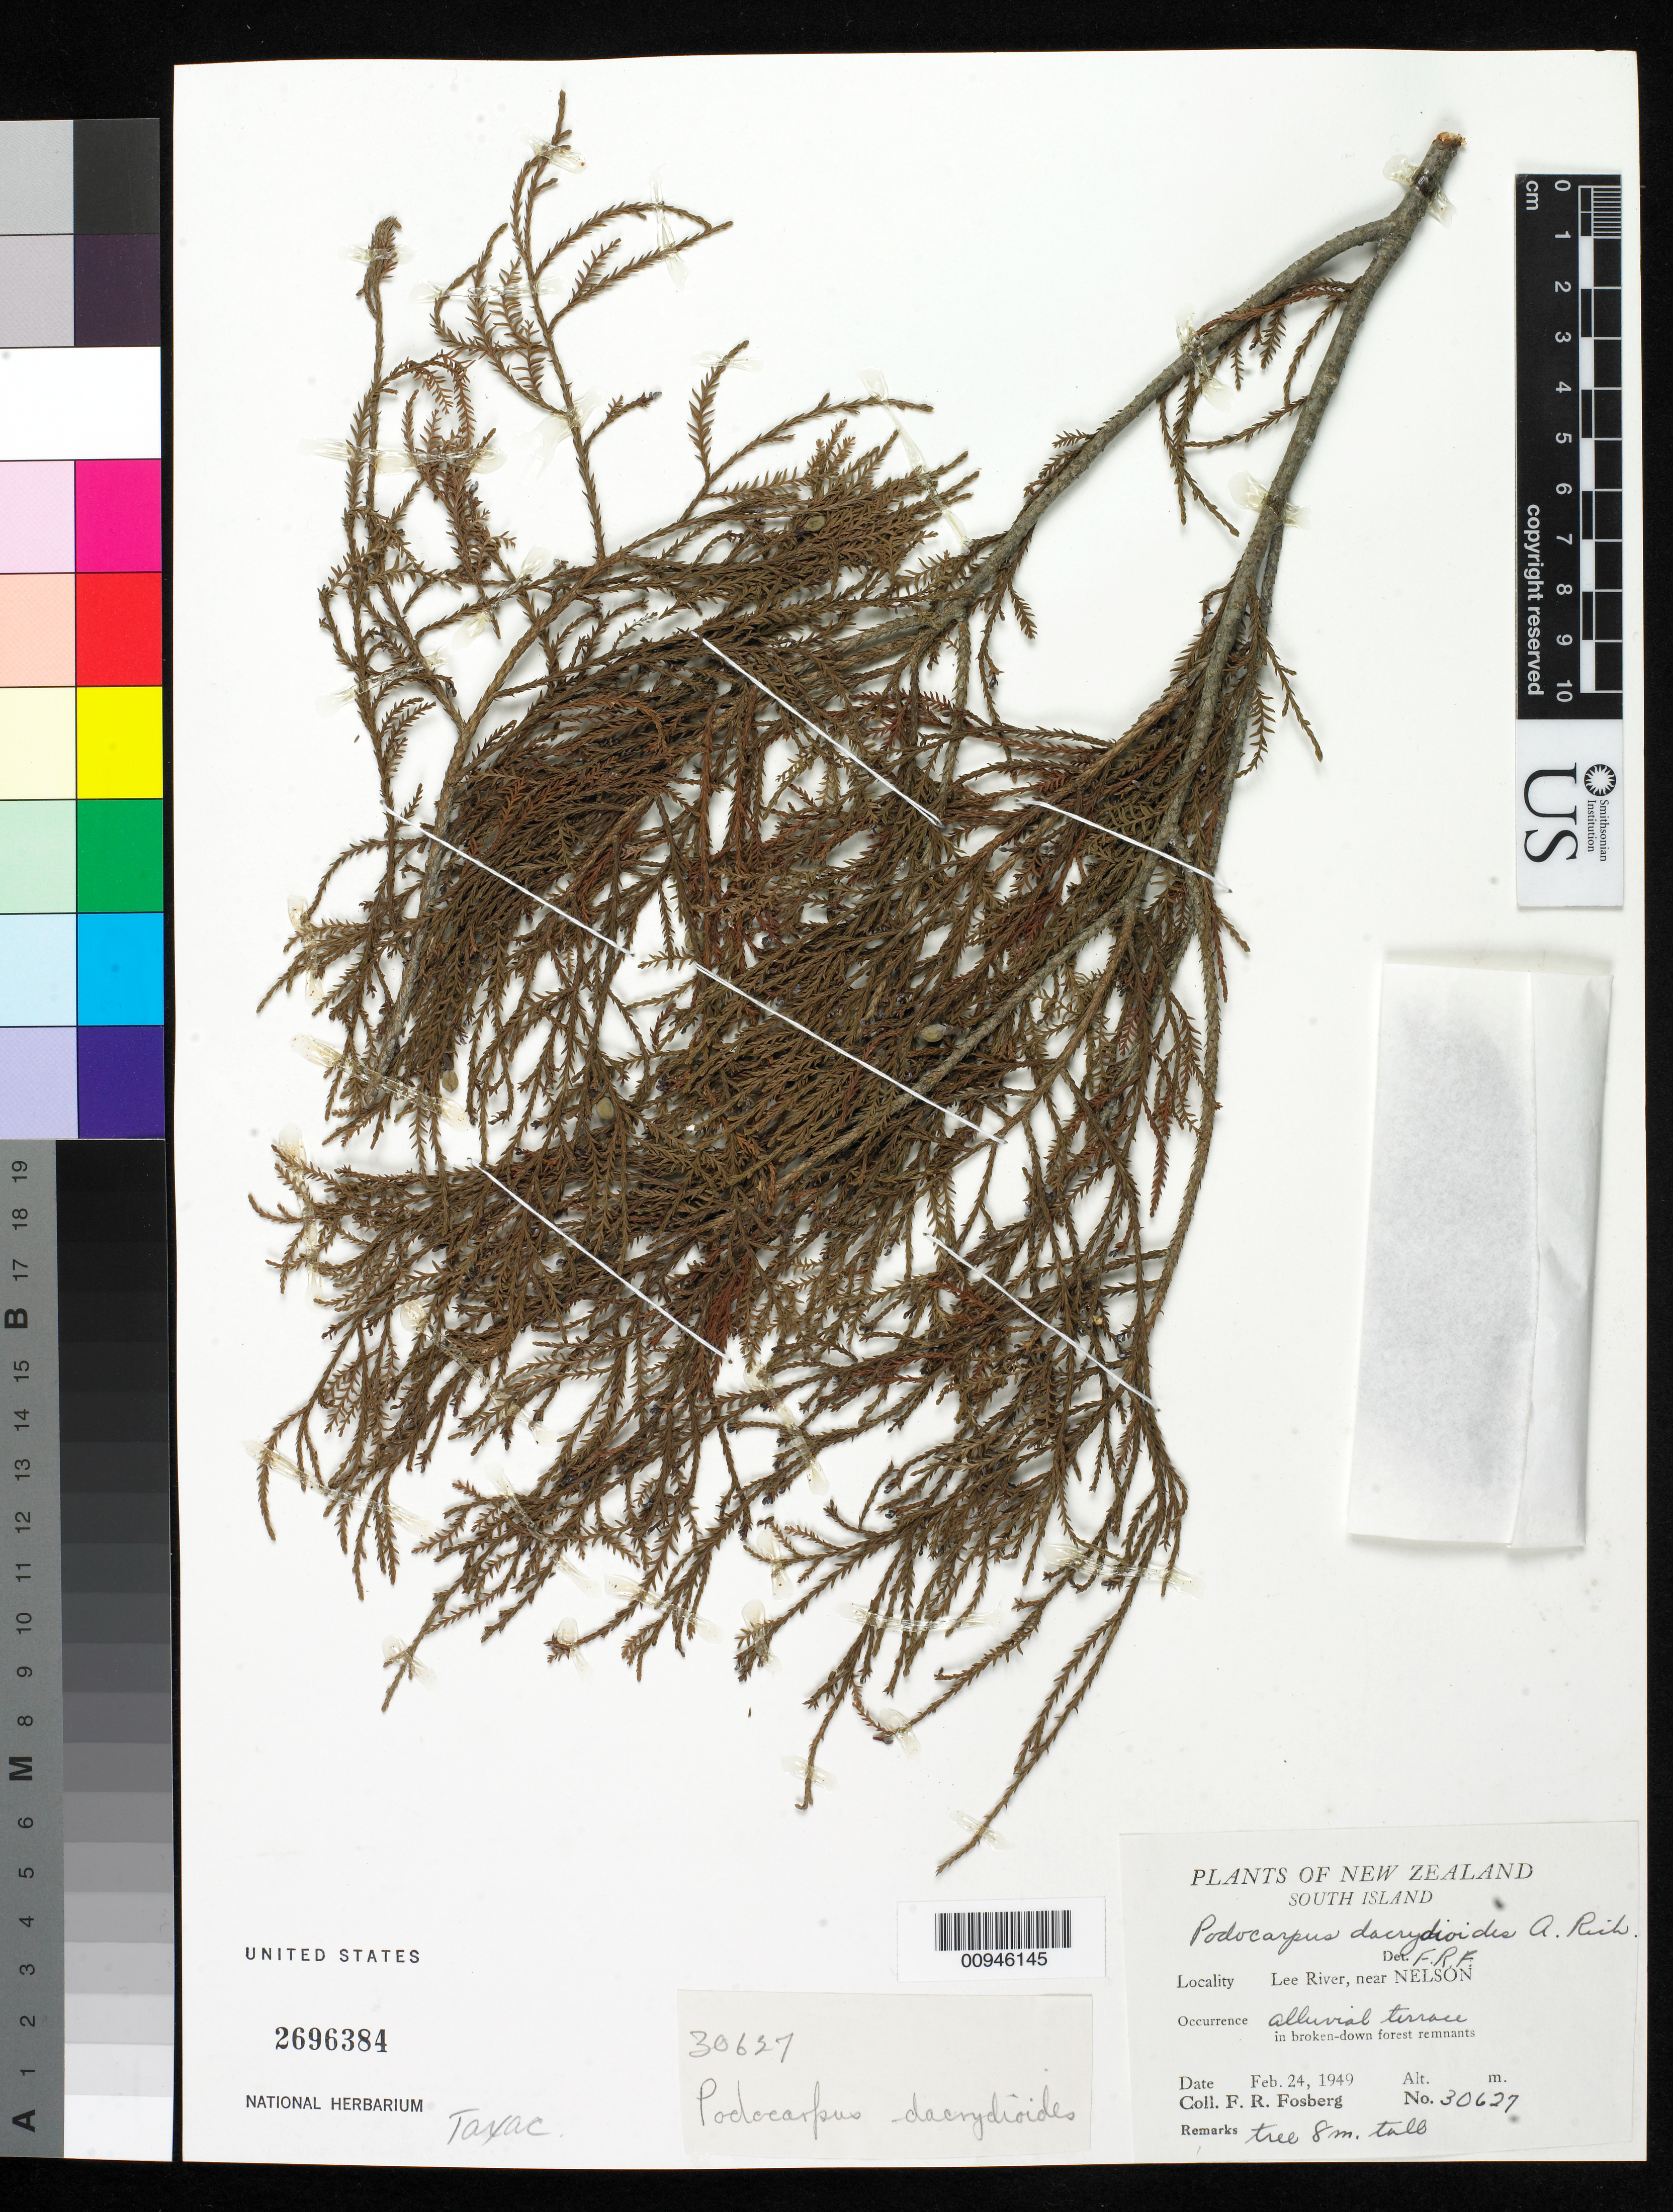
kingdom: Plantae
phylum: Tracheophyta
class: Pinopsida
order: Pinales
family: Podocarpaceae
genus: Podocarpus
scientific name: Podocarpus dacrydioides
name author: A. Rich.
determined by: Fosberg, F. R.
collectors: F. R. Fosberg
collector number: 20627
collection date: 1949-02-24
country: New Zealand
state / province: Nelson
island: South Island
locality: Lee River, near Nelson.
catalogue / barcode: US 2696384